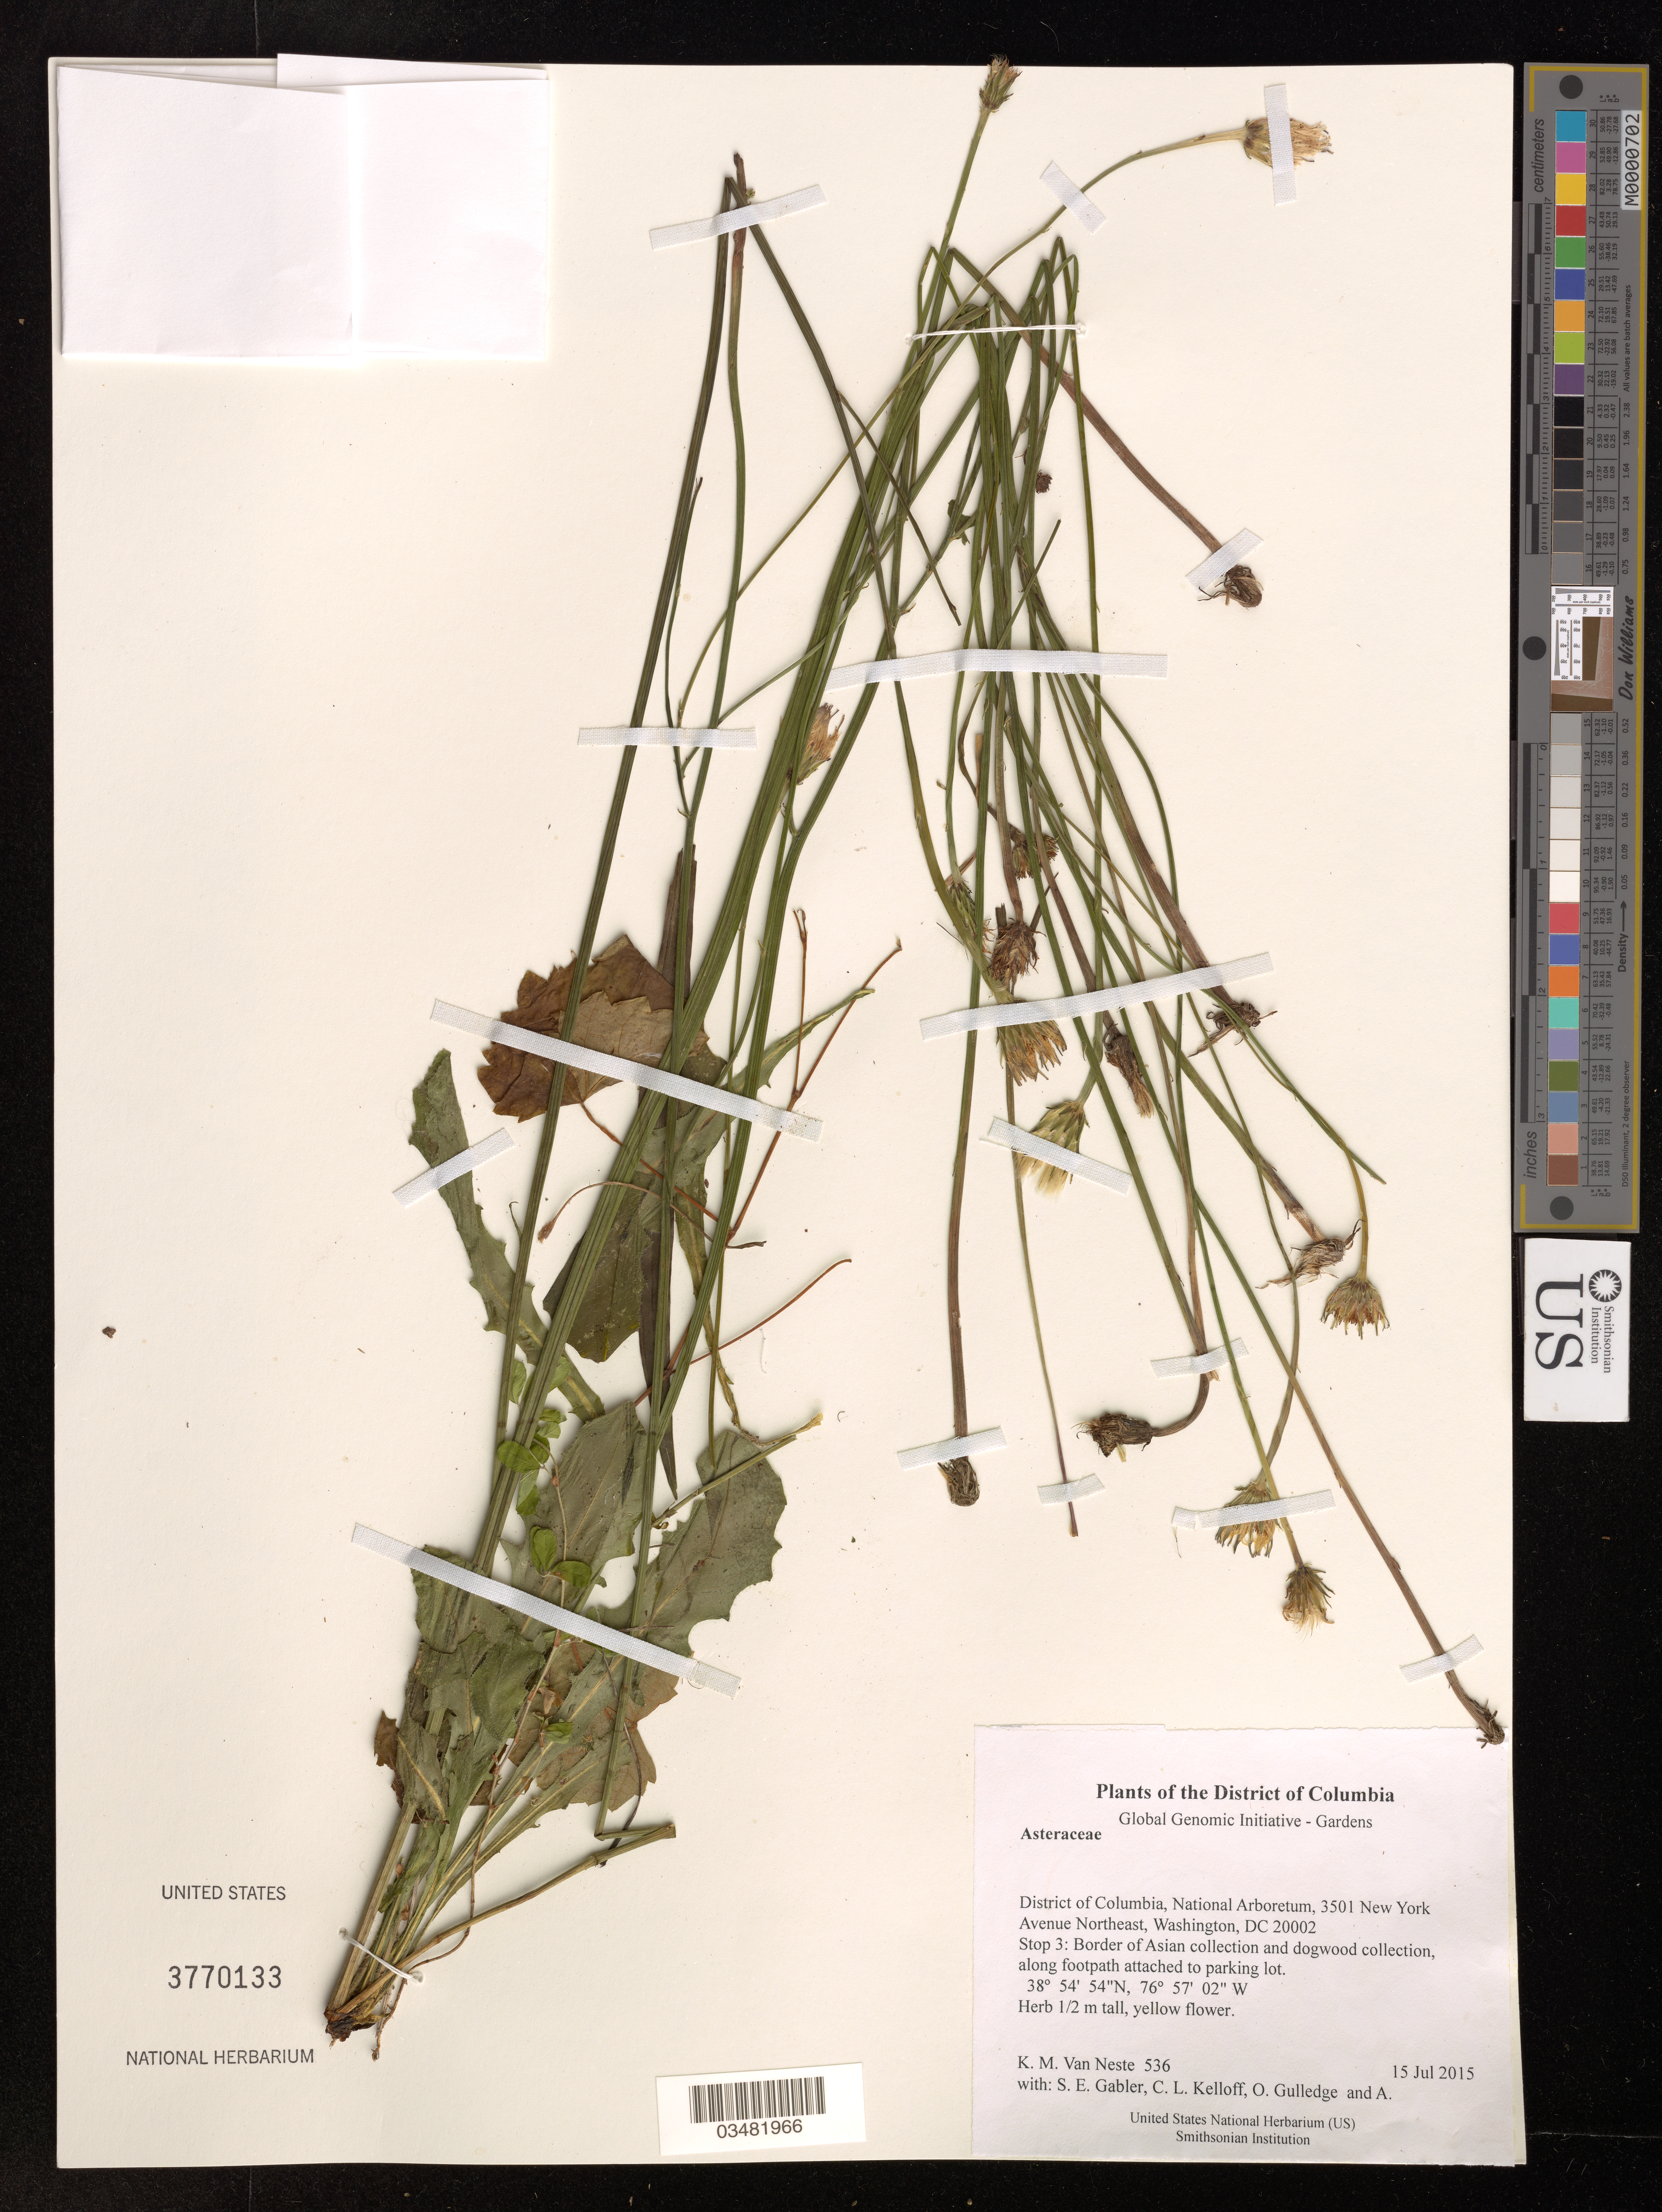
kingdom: Plantae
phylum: Tracheophyta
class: Magnoliopsida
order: Asterales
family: Asteraceae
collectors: K. M. Van Neste, S. E. Gabler, C. L. Kelloff, O. Gulledge & A. Hill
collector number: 536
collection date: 2015-07-15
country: United States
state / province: District of Columbia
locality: National Arboretum, 3501 New York Avenue Northeast, Washington, DC 20002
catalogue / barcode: US 3770133